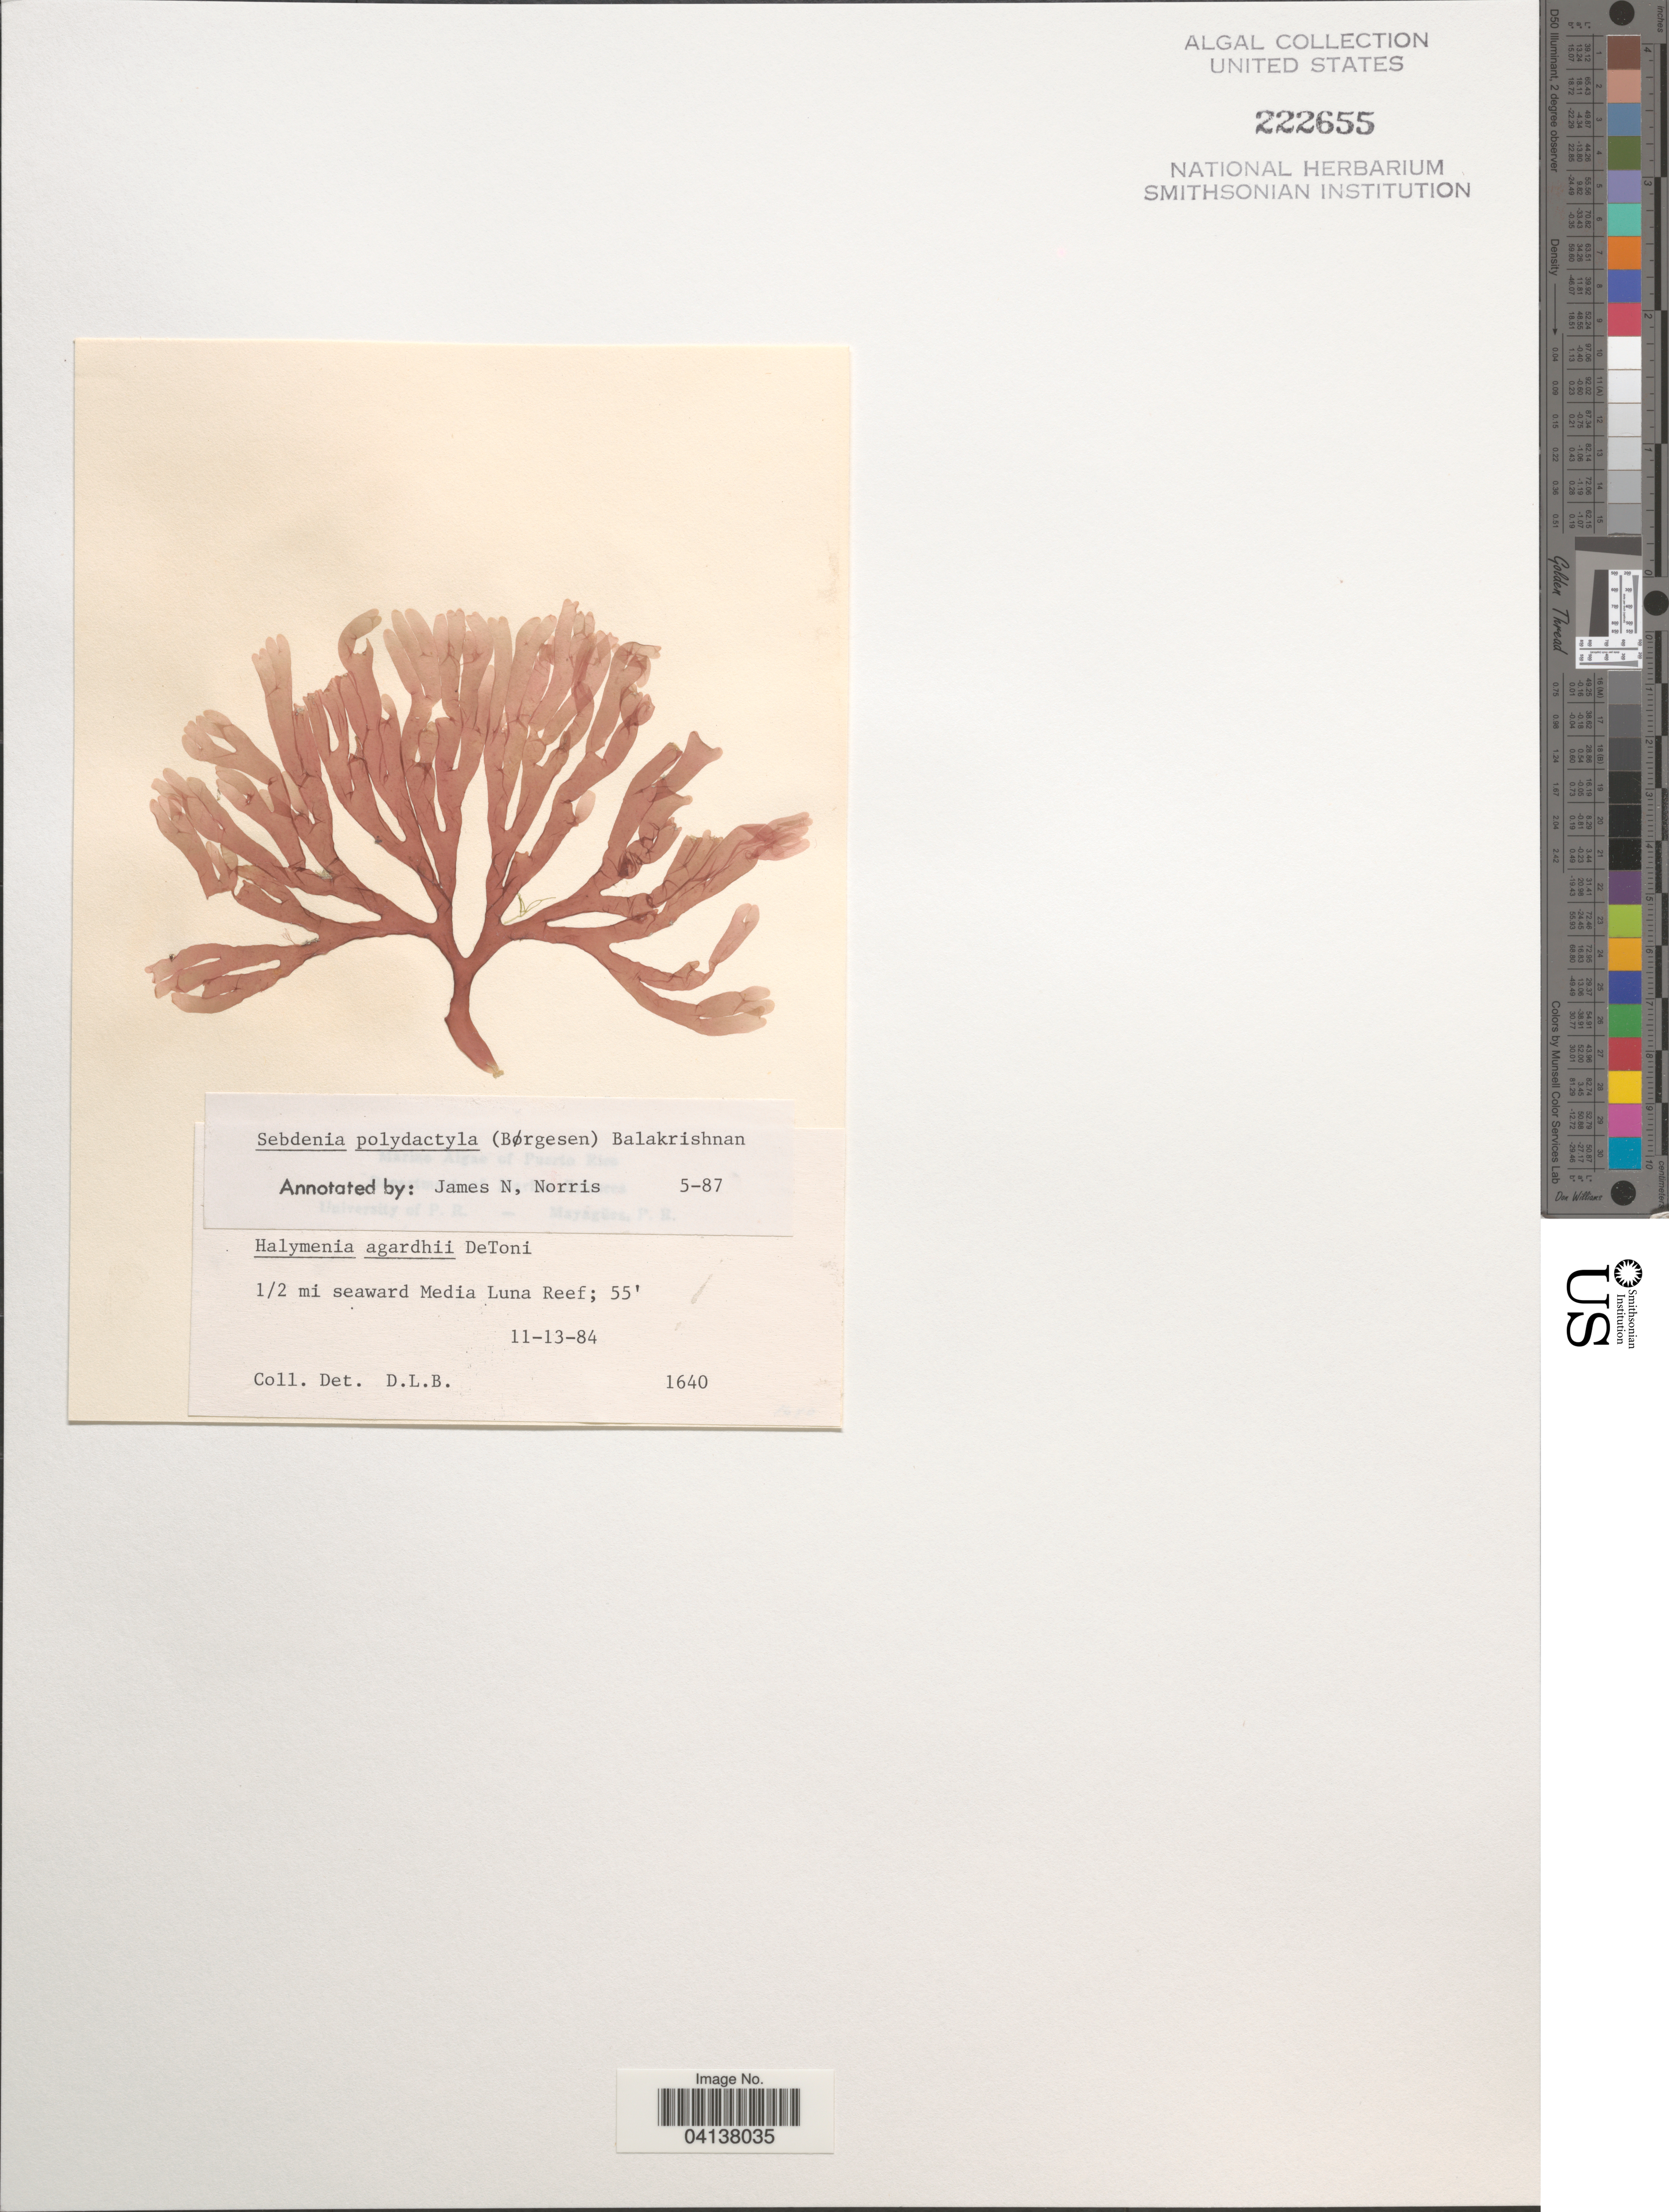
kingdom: Plantae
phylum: Rhodophyta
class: Florideophyceae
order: Sebdeniales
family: Sebdeniaceae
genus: Sebdenia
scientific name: Sebdenia polydactyla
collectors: D. L. B.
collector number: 1640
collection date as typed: Transcribed d/m/y: 13/11/84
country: Puerto Rico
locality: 1/2 mi seaward Media Luna Reef.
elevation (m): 17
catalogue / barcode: US 222655